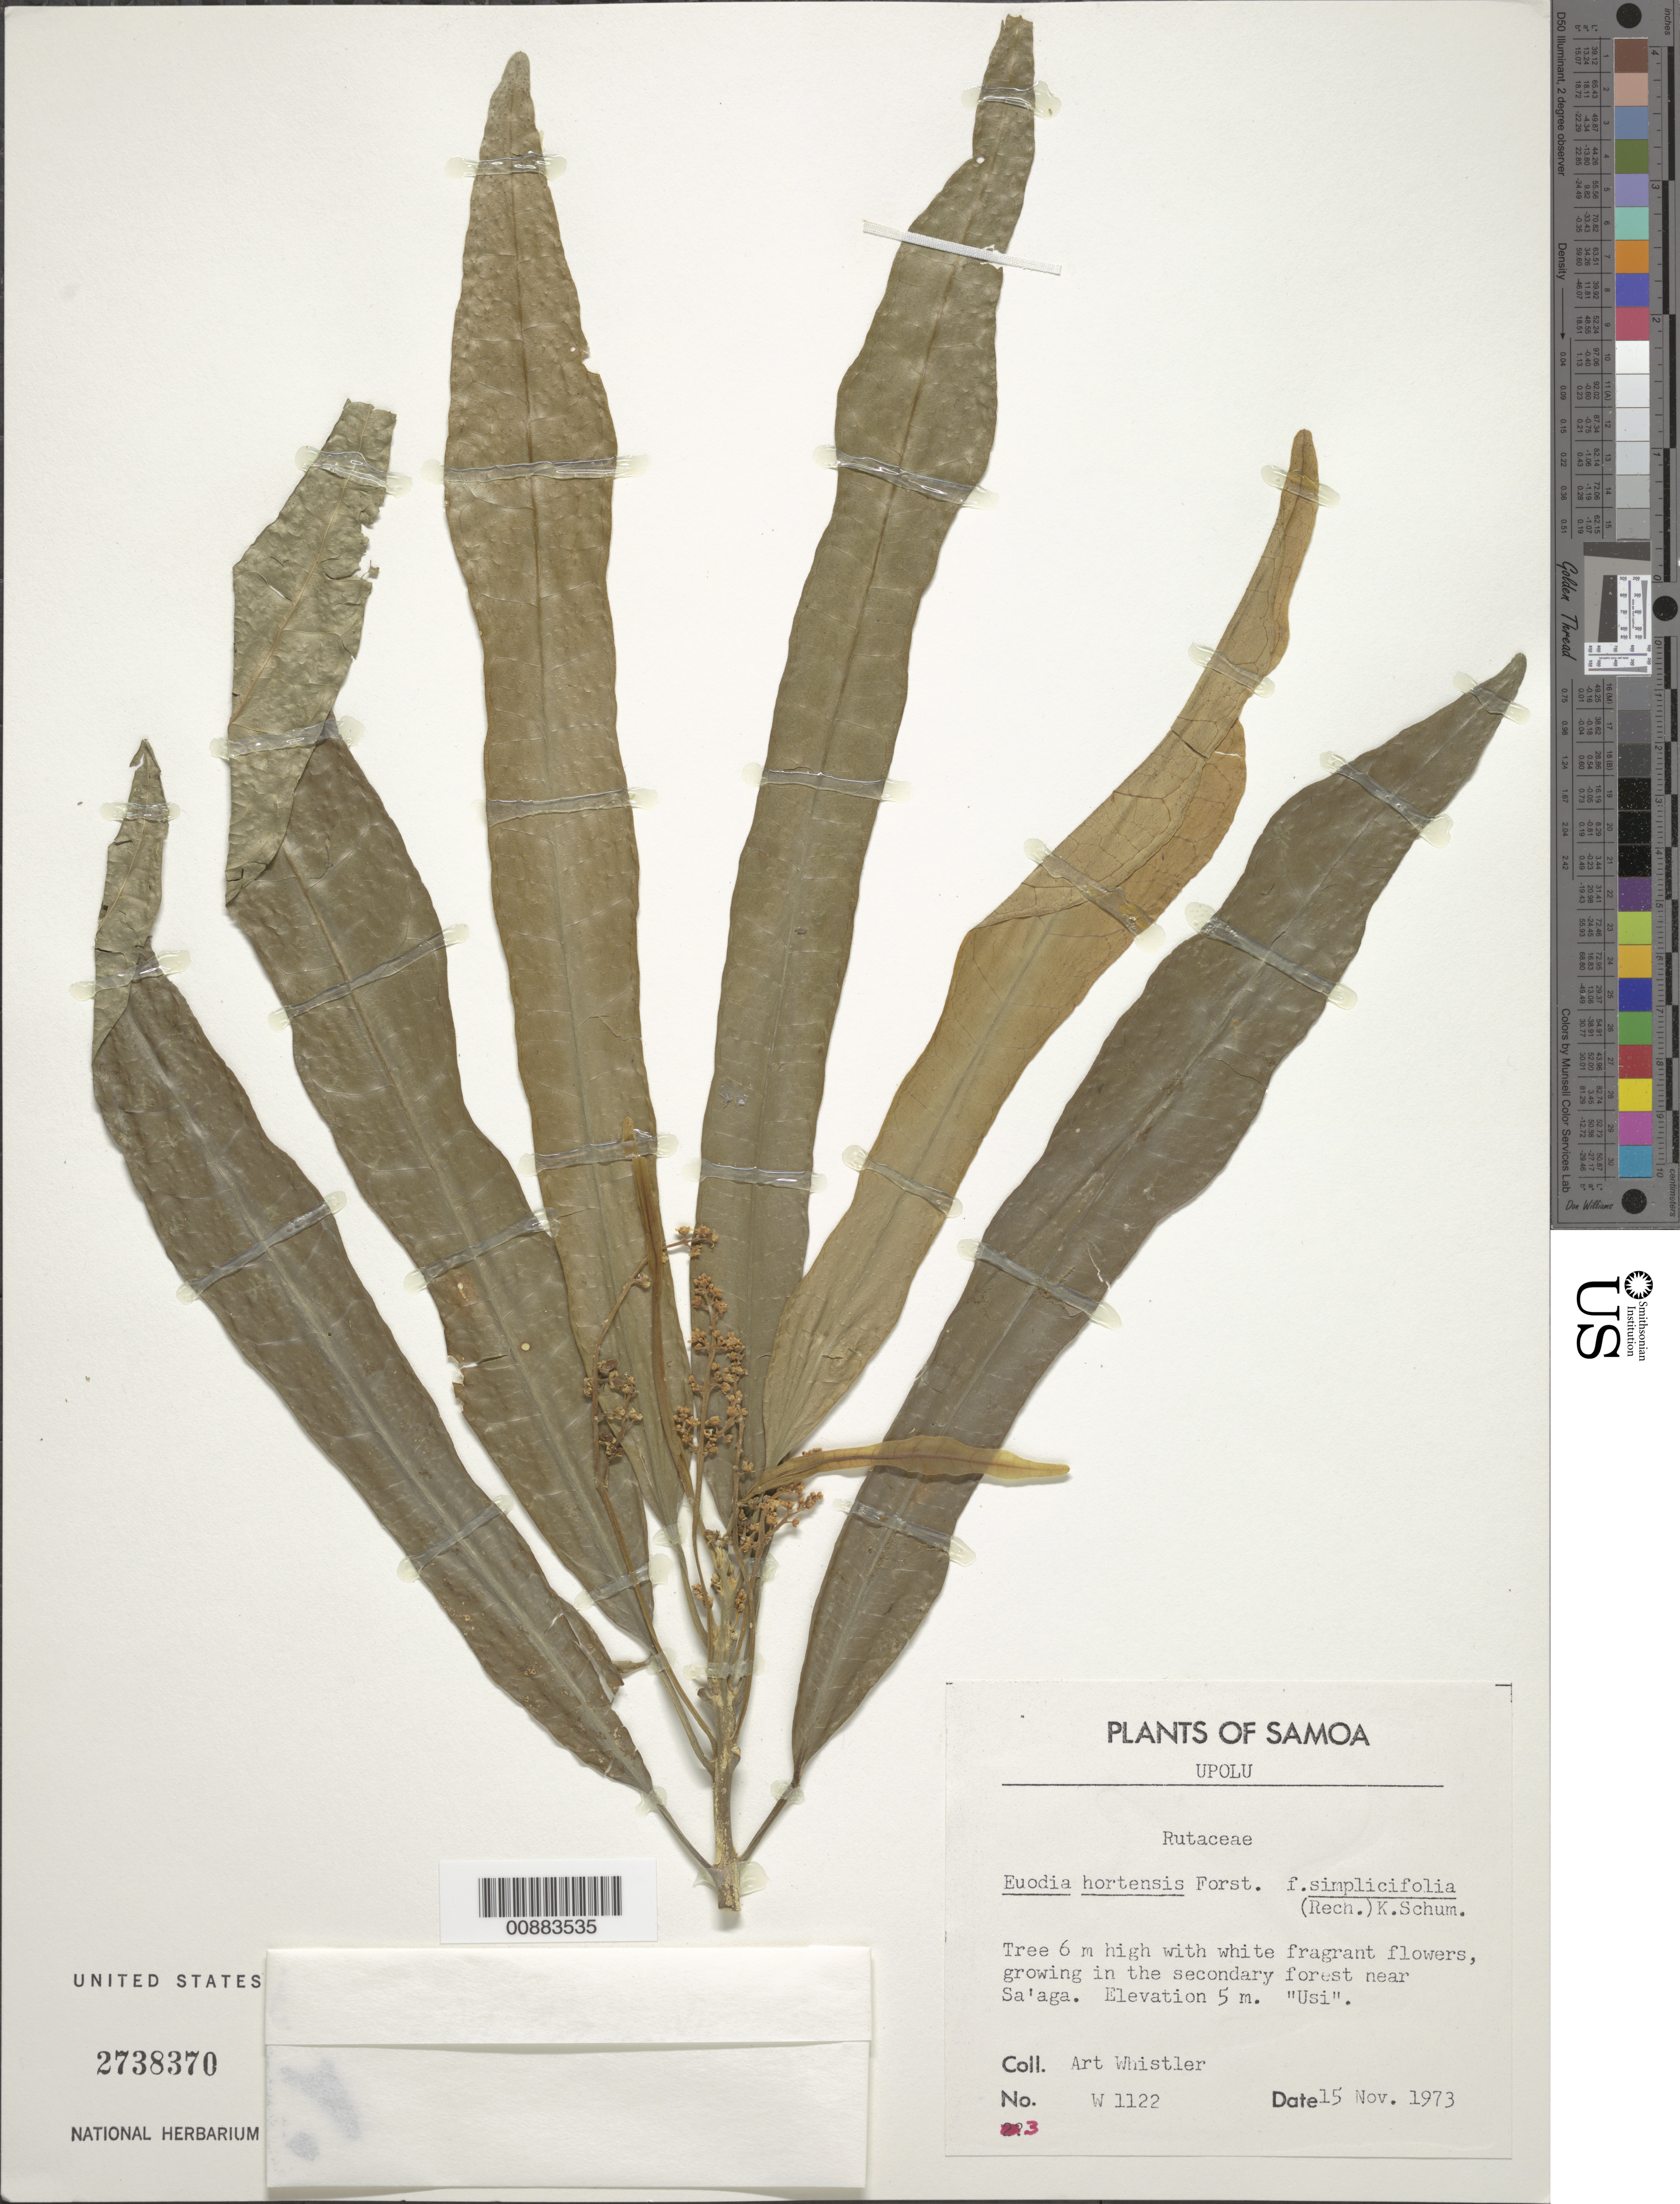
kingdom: Plantae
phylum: Tracheophyta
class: Magnoliopsida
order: Sapindales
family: Rutaceae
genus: Euodia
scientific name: Euodia hortensis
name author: J.R. Forst. & G. Forst.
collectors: A. Whistler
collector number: W 1122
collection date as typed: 15 Nov 1973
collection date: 1973-11-15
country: Samoa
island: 'Upolu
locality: In the secondary forest near Sa'aga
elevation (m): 5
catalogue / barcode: US 2738370